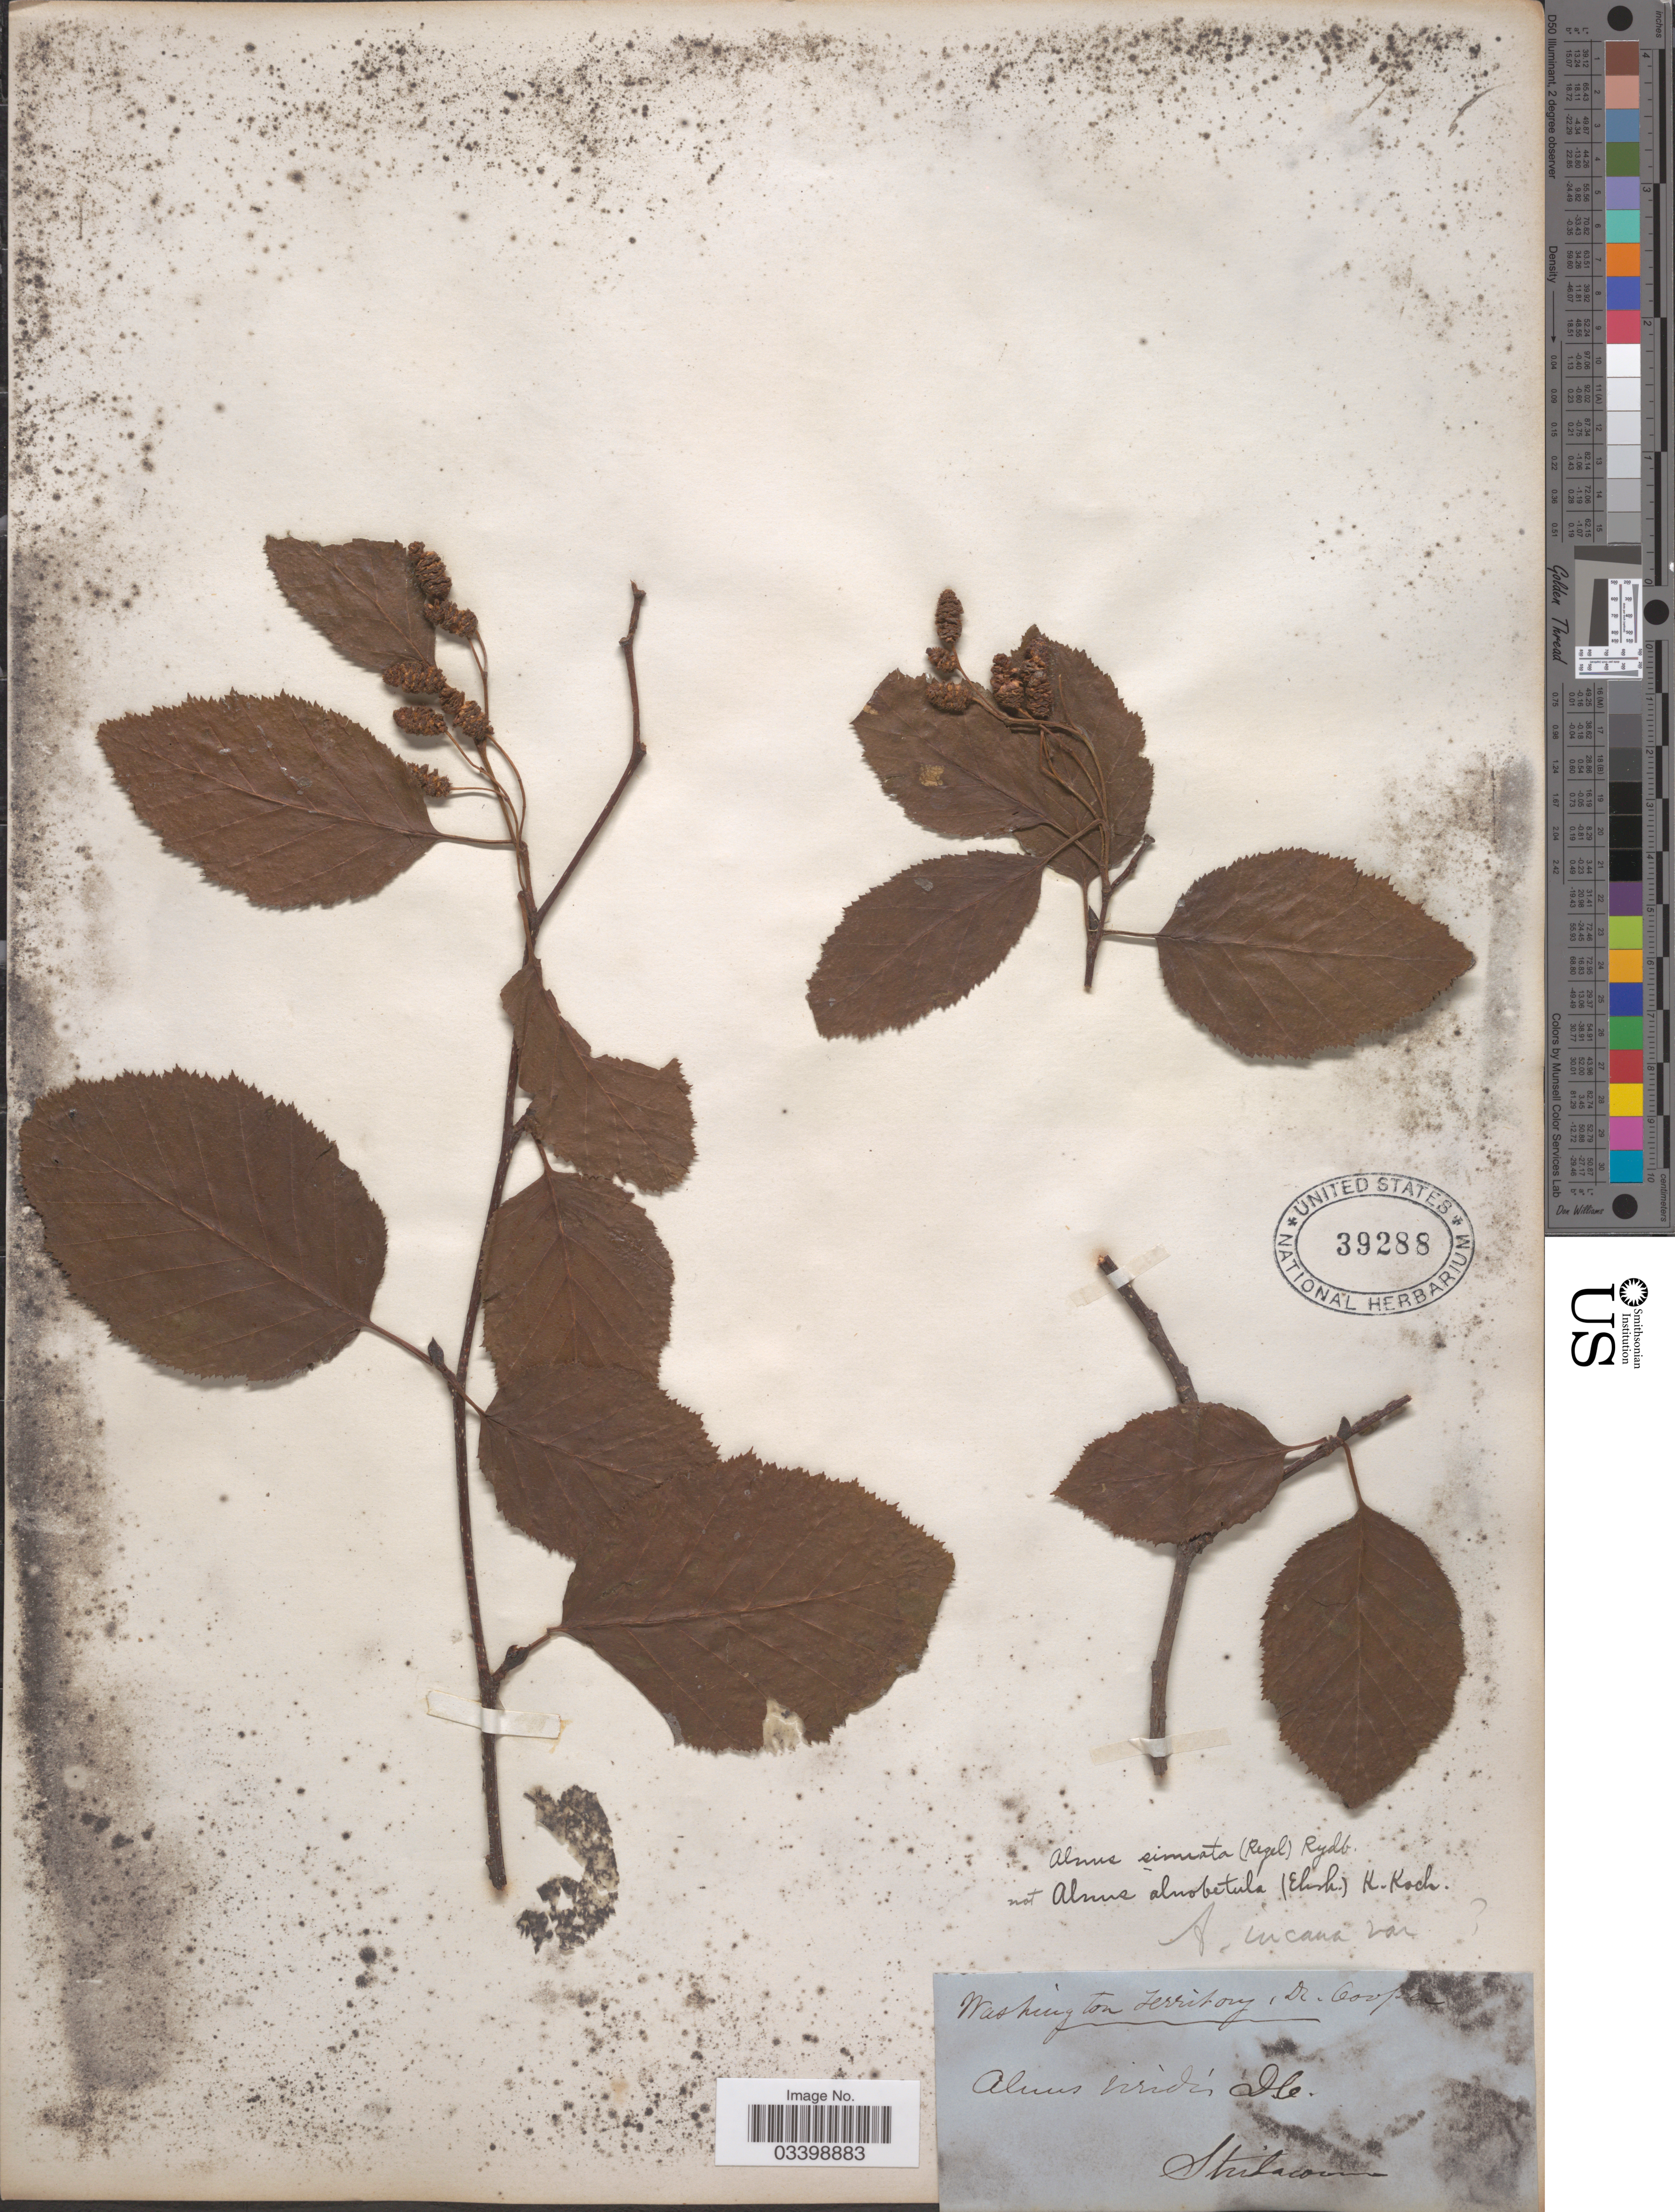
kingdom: Plantae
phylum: Tracheophyta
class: Magnoliopsida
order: Fagales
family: Betulaceae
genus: Alnus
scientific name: Alnus viridis subsp. sinuata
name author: Regel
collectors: J. Cooper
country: United States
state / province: Washington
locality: Washington Territory Steilacoom.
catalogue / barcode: US 39288